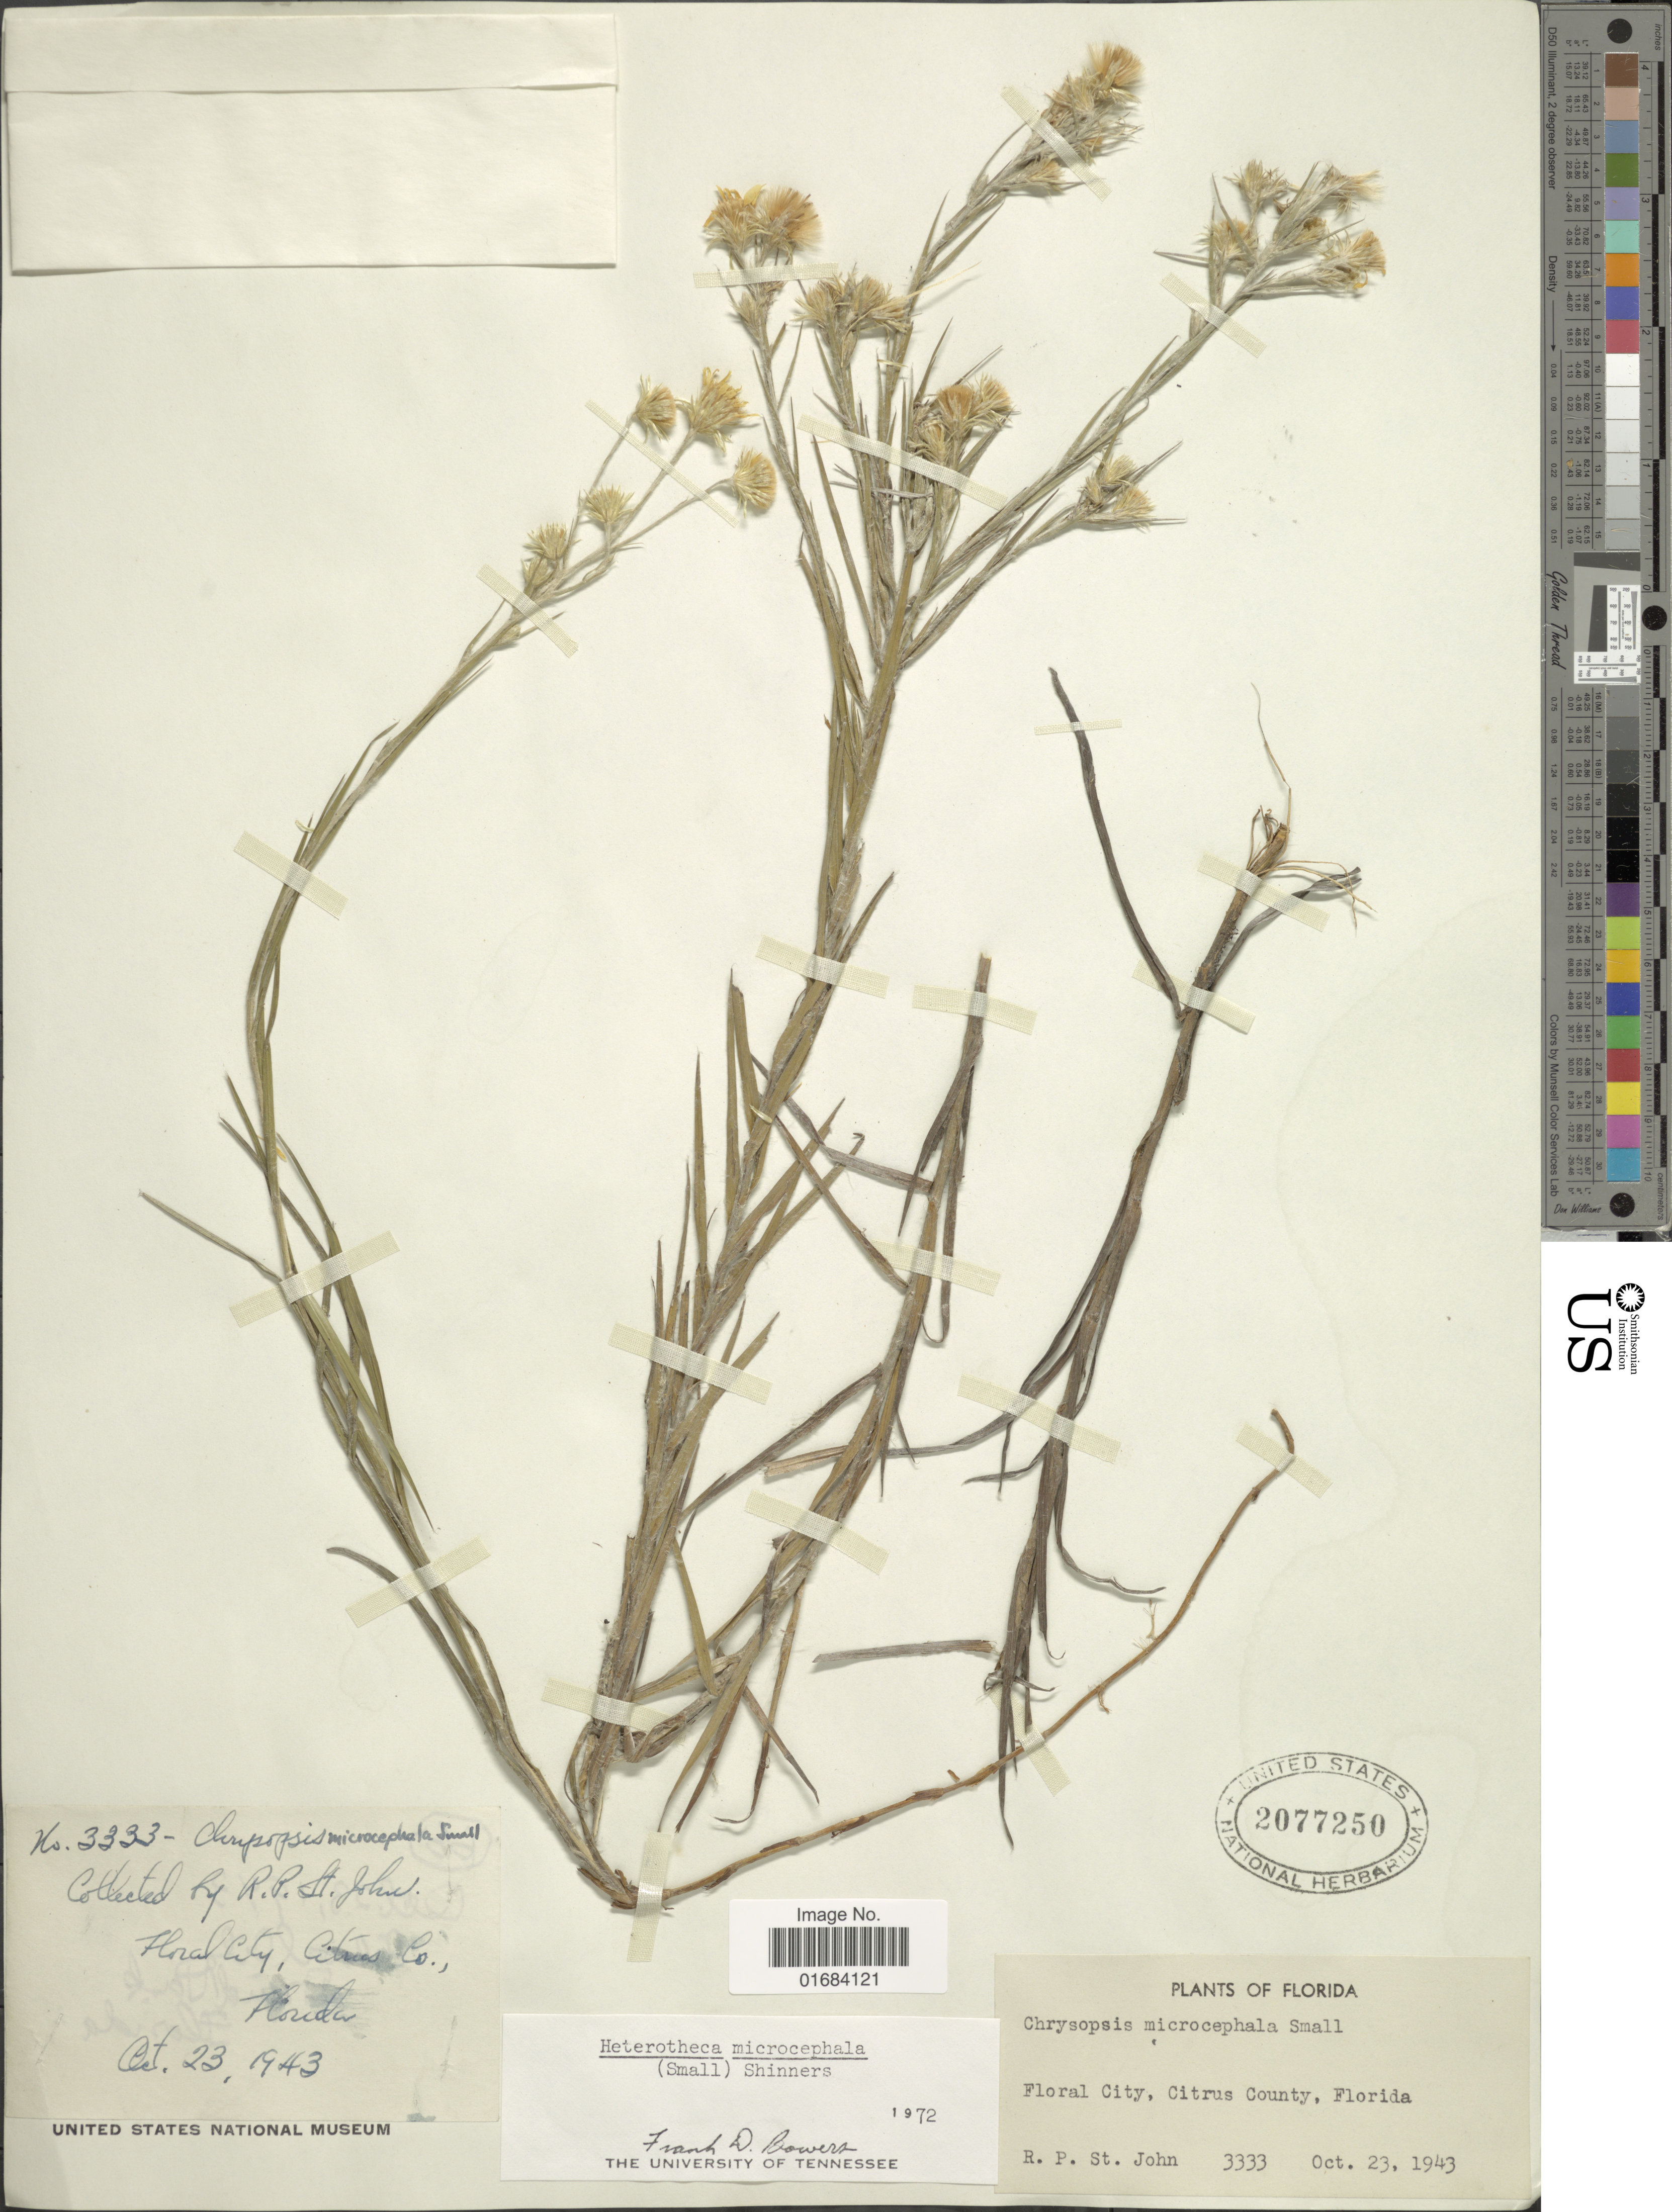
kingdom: Plantae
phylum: Tracheophyta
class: Magnoliopsida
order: Asterales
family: Asteraceae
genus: Pityopsis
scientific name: Pityopsis microcephala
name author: Small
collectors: R. P. St. John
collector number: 3333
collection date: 1943-10-23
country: United States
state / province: Florida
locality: Floral City, Citrus County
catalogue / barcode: US 2077250